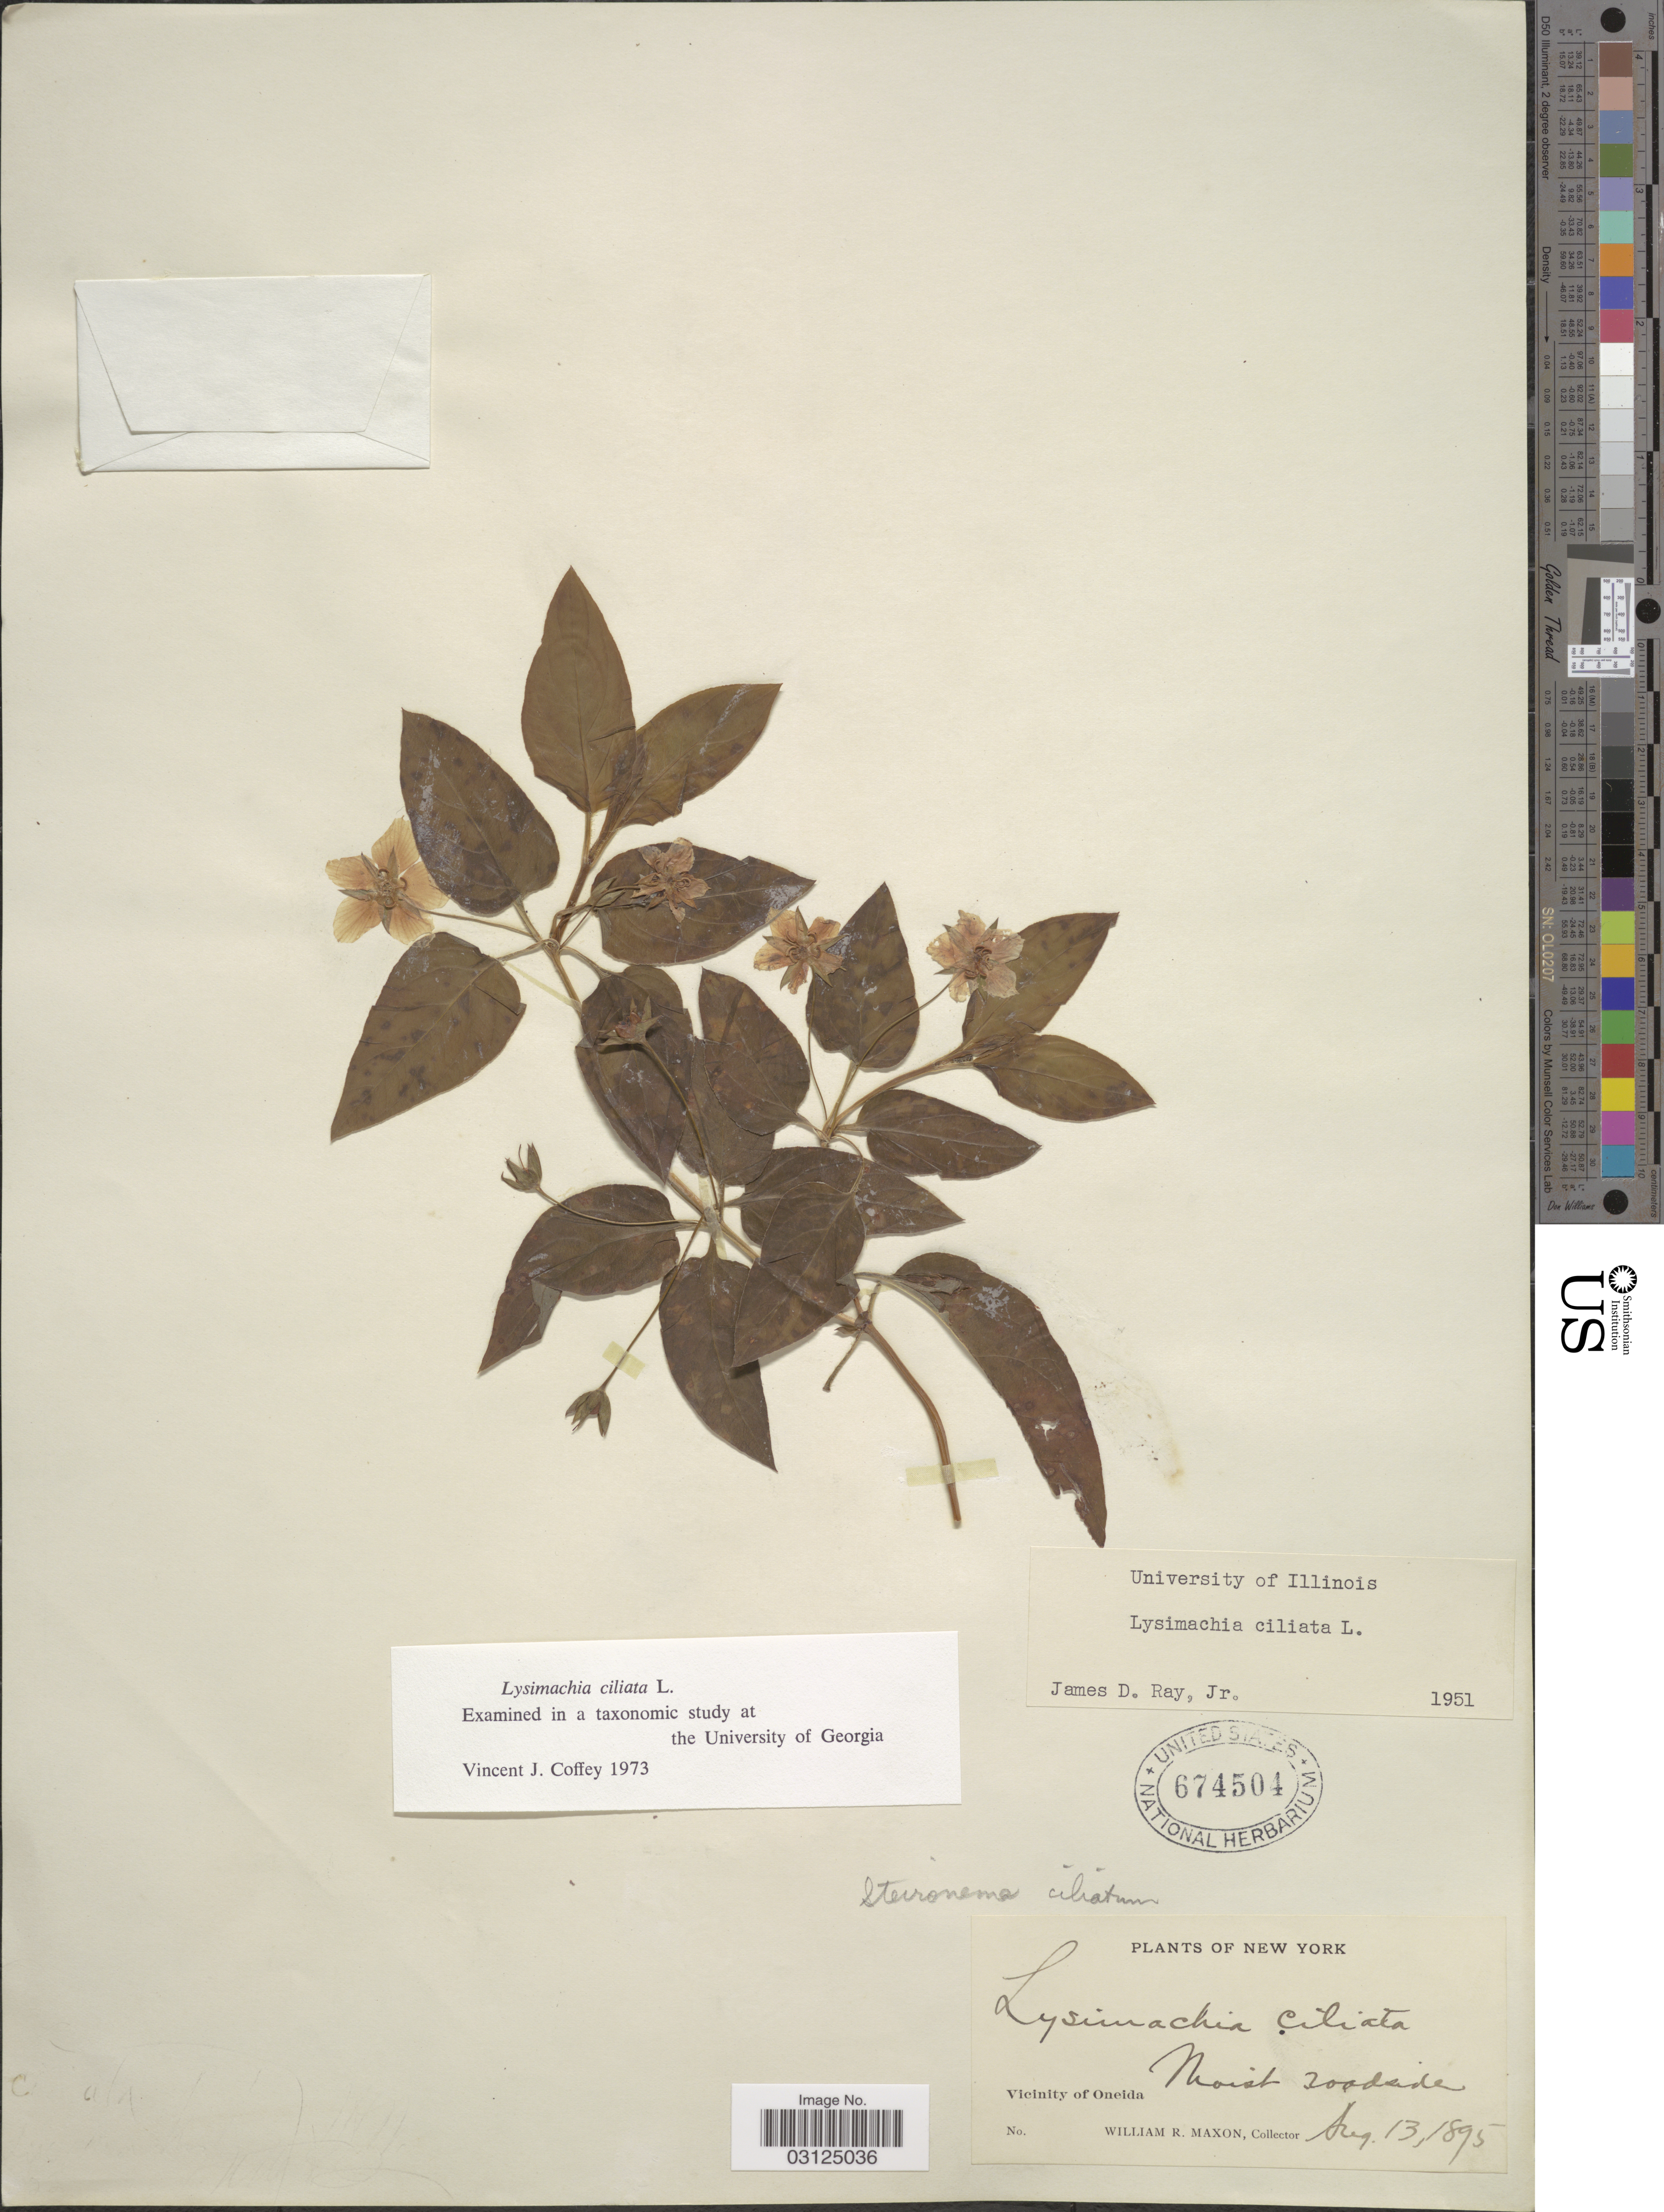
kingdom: Plantae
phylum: Tracheophyta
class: Magnoliopsida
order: Ericales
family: Primulaceae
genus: Lysimachia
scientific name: Lysimachia ciliata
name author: L.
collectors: W. R. Maxon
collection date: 1895-08-13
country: United States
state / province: New York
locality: Vicinity of Oneida. Moist roadside.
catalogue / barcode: US 674504